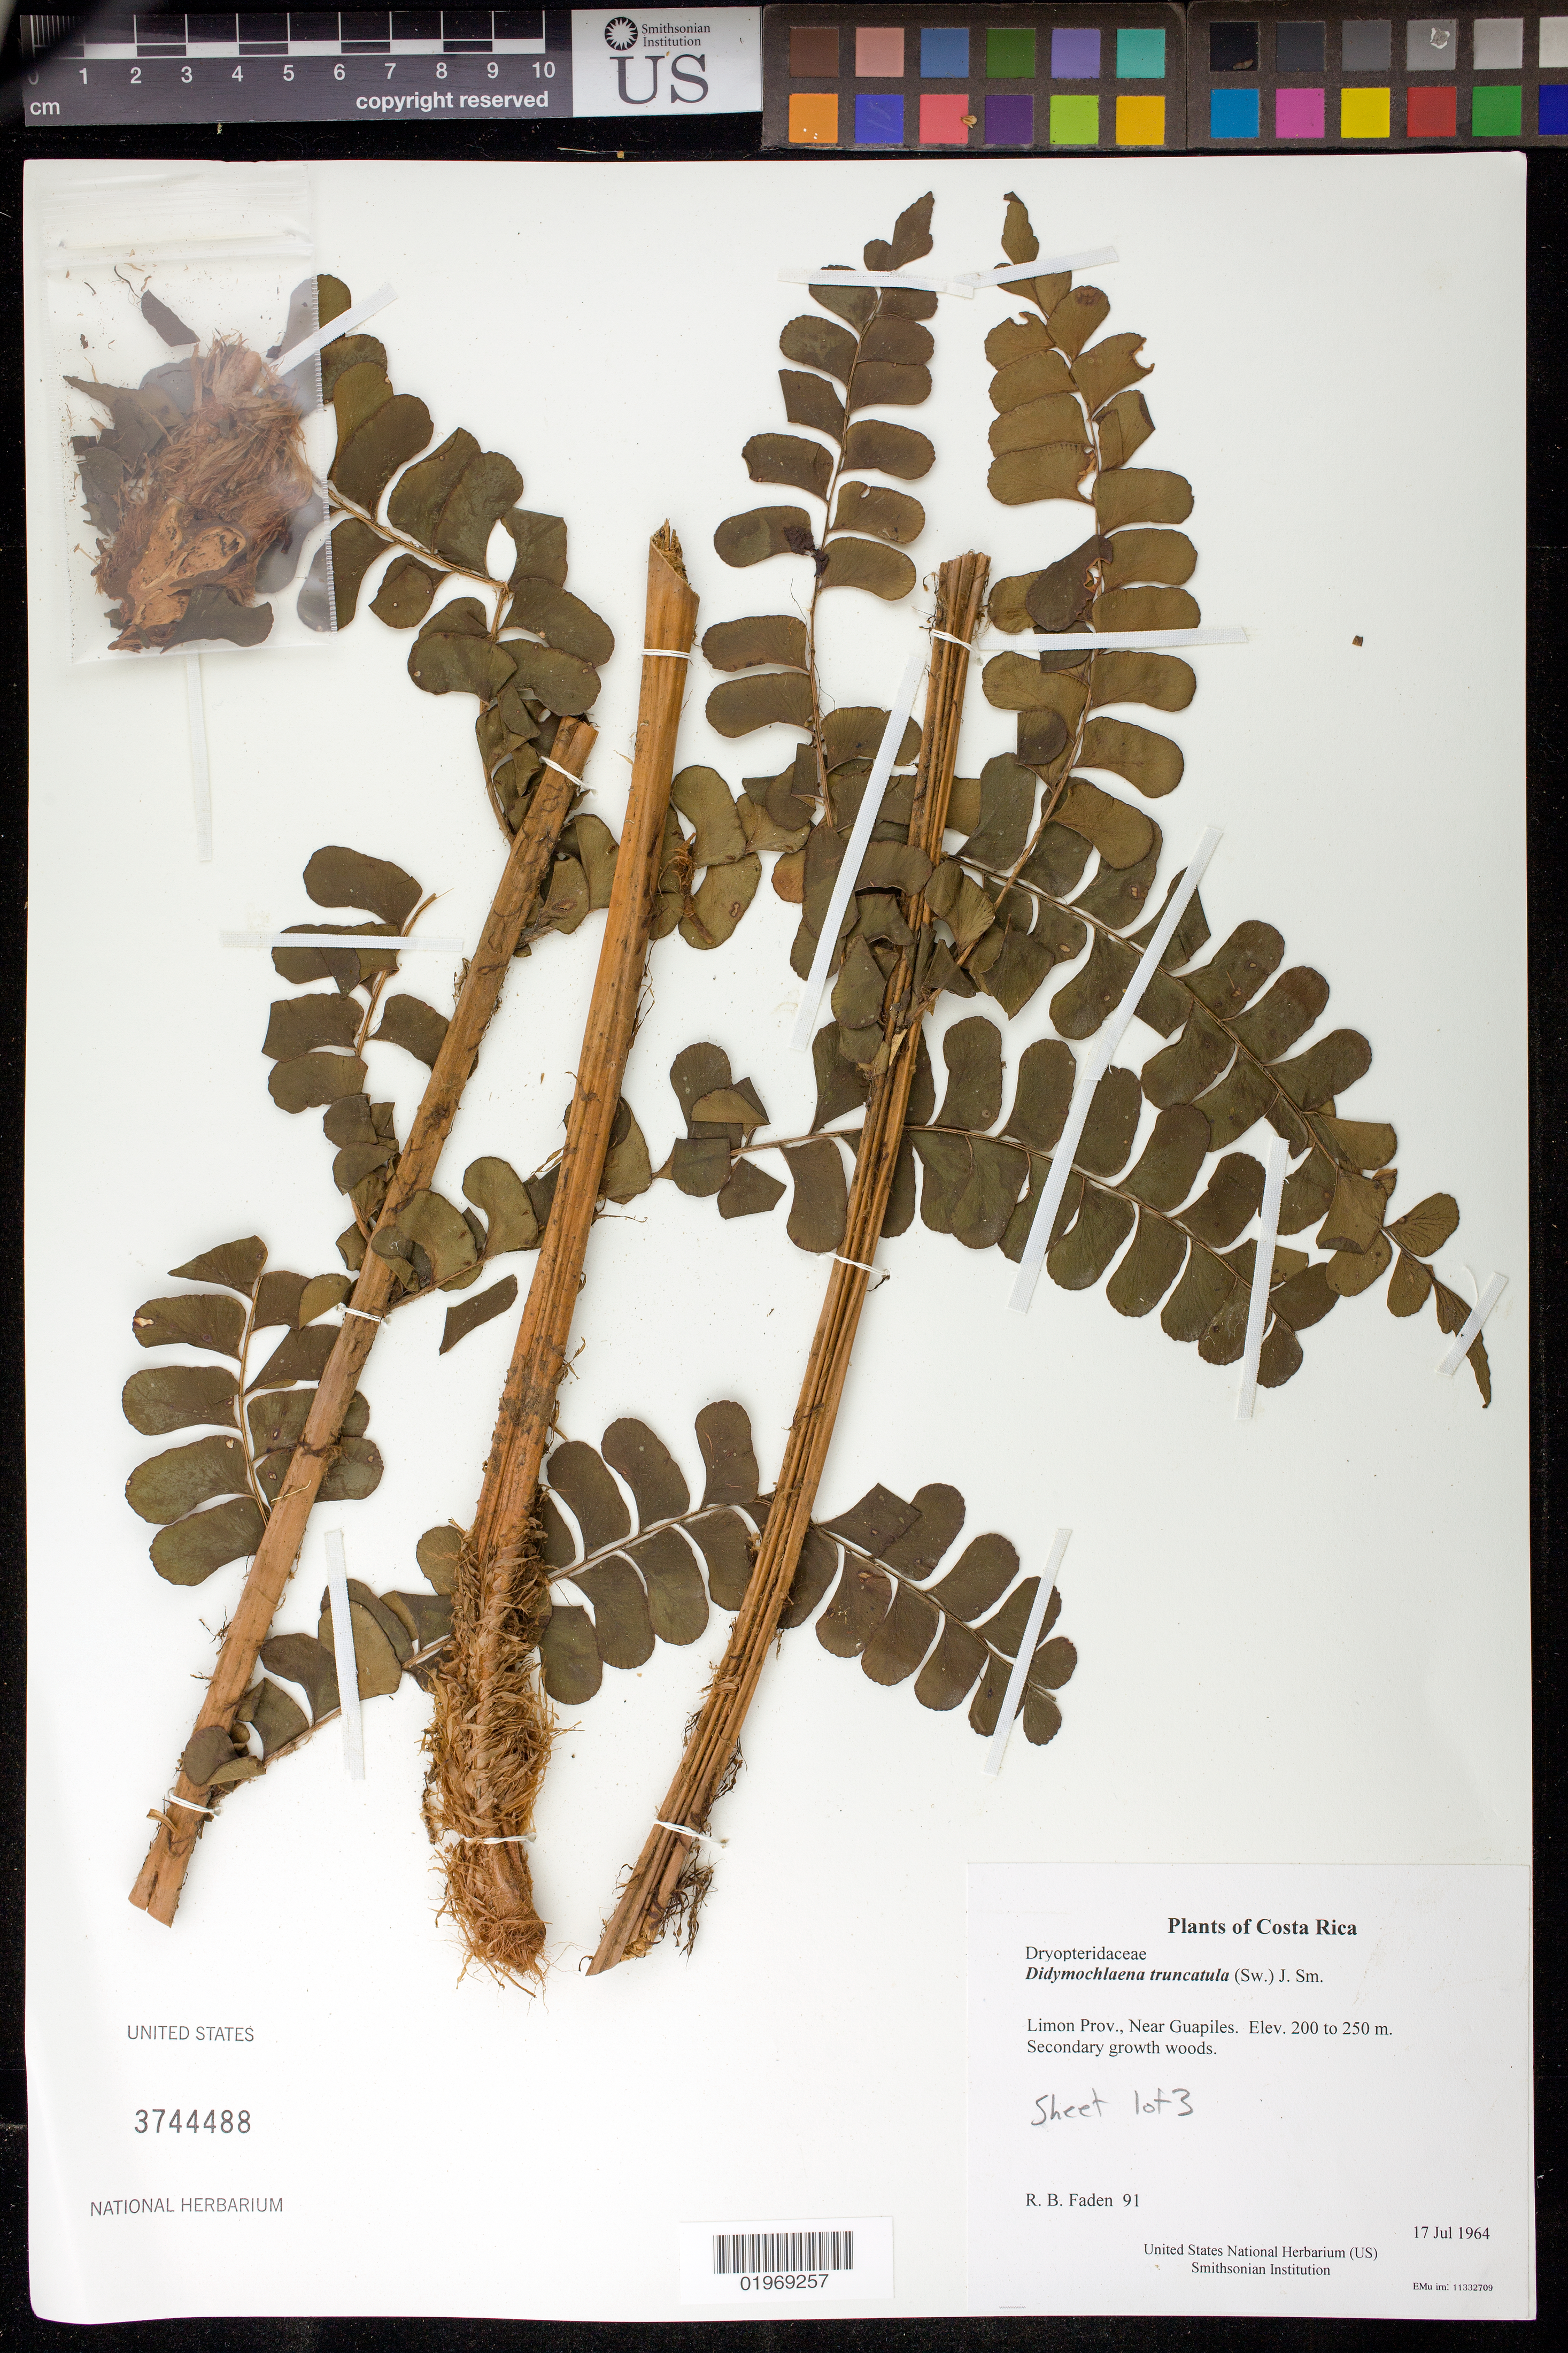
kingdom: Plantae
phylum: Tracheophyta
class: Polypodiopsida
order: Polypodiales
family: Didymochlaenaceae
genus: Didymochlaena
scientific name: Didymochlaena truncatula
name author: (Sw.) J. Sm.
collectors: R. B. Faden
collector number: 91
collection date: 1964-07-17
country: Costa Rica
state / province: Limon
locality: Near Guapiles.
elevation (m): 200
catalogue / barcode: US 3744488